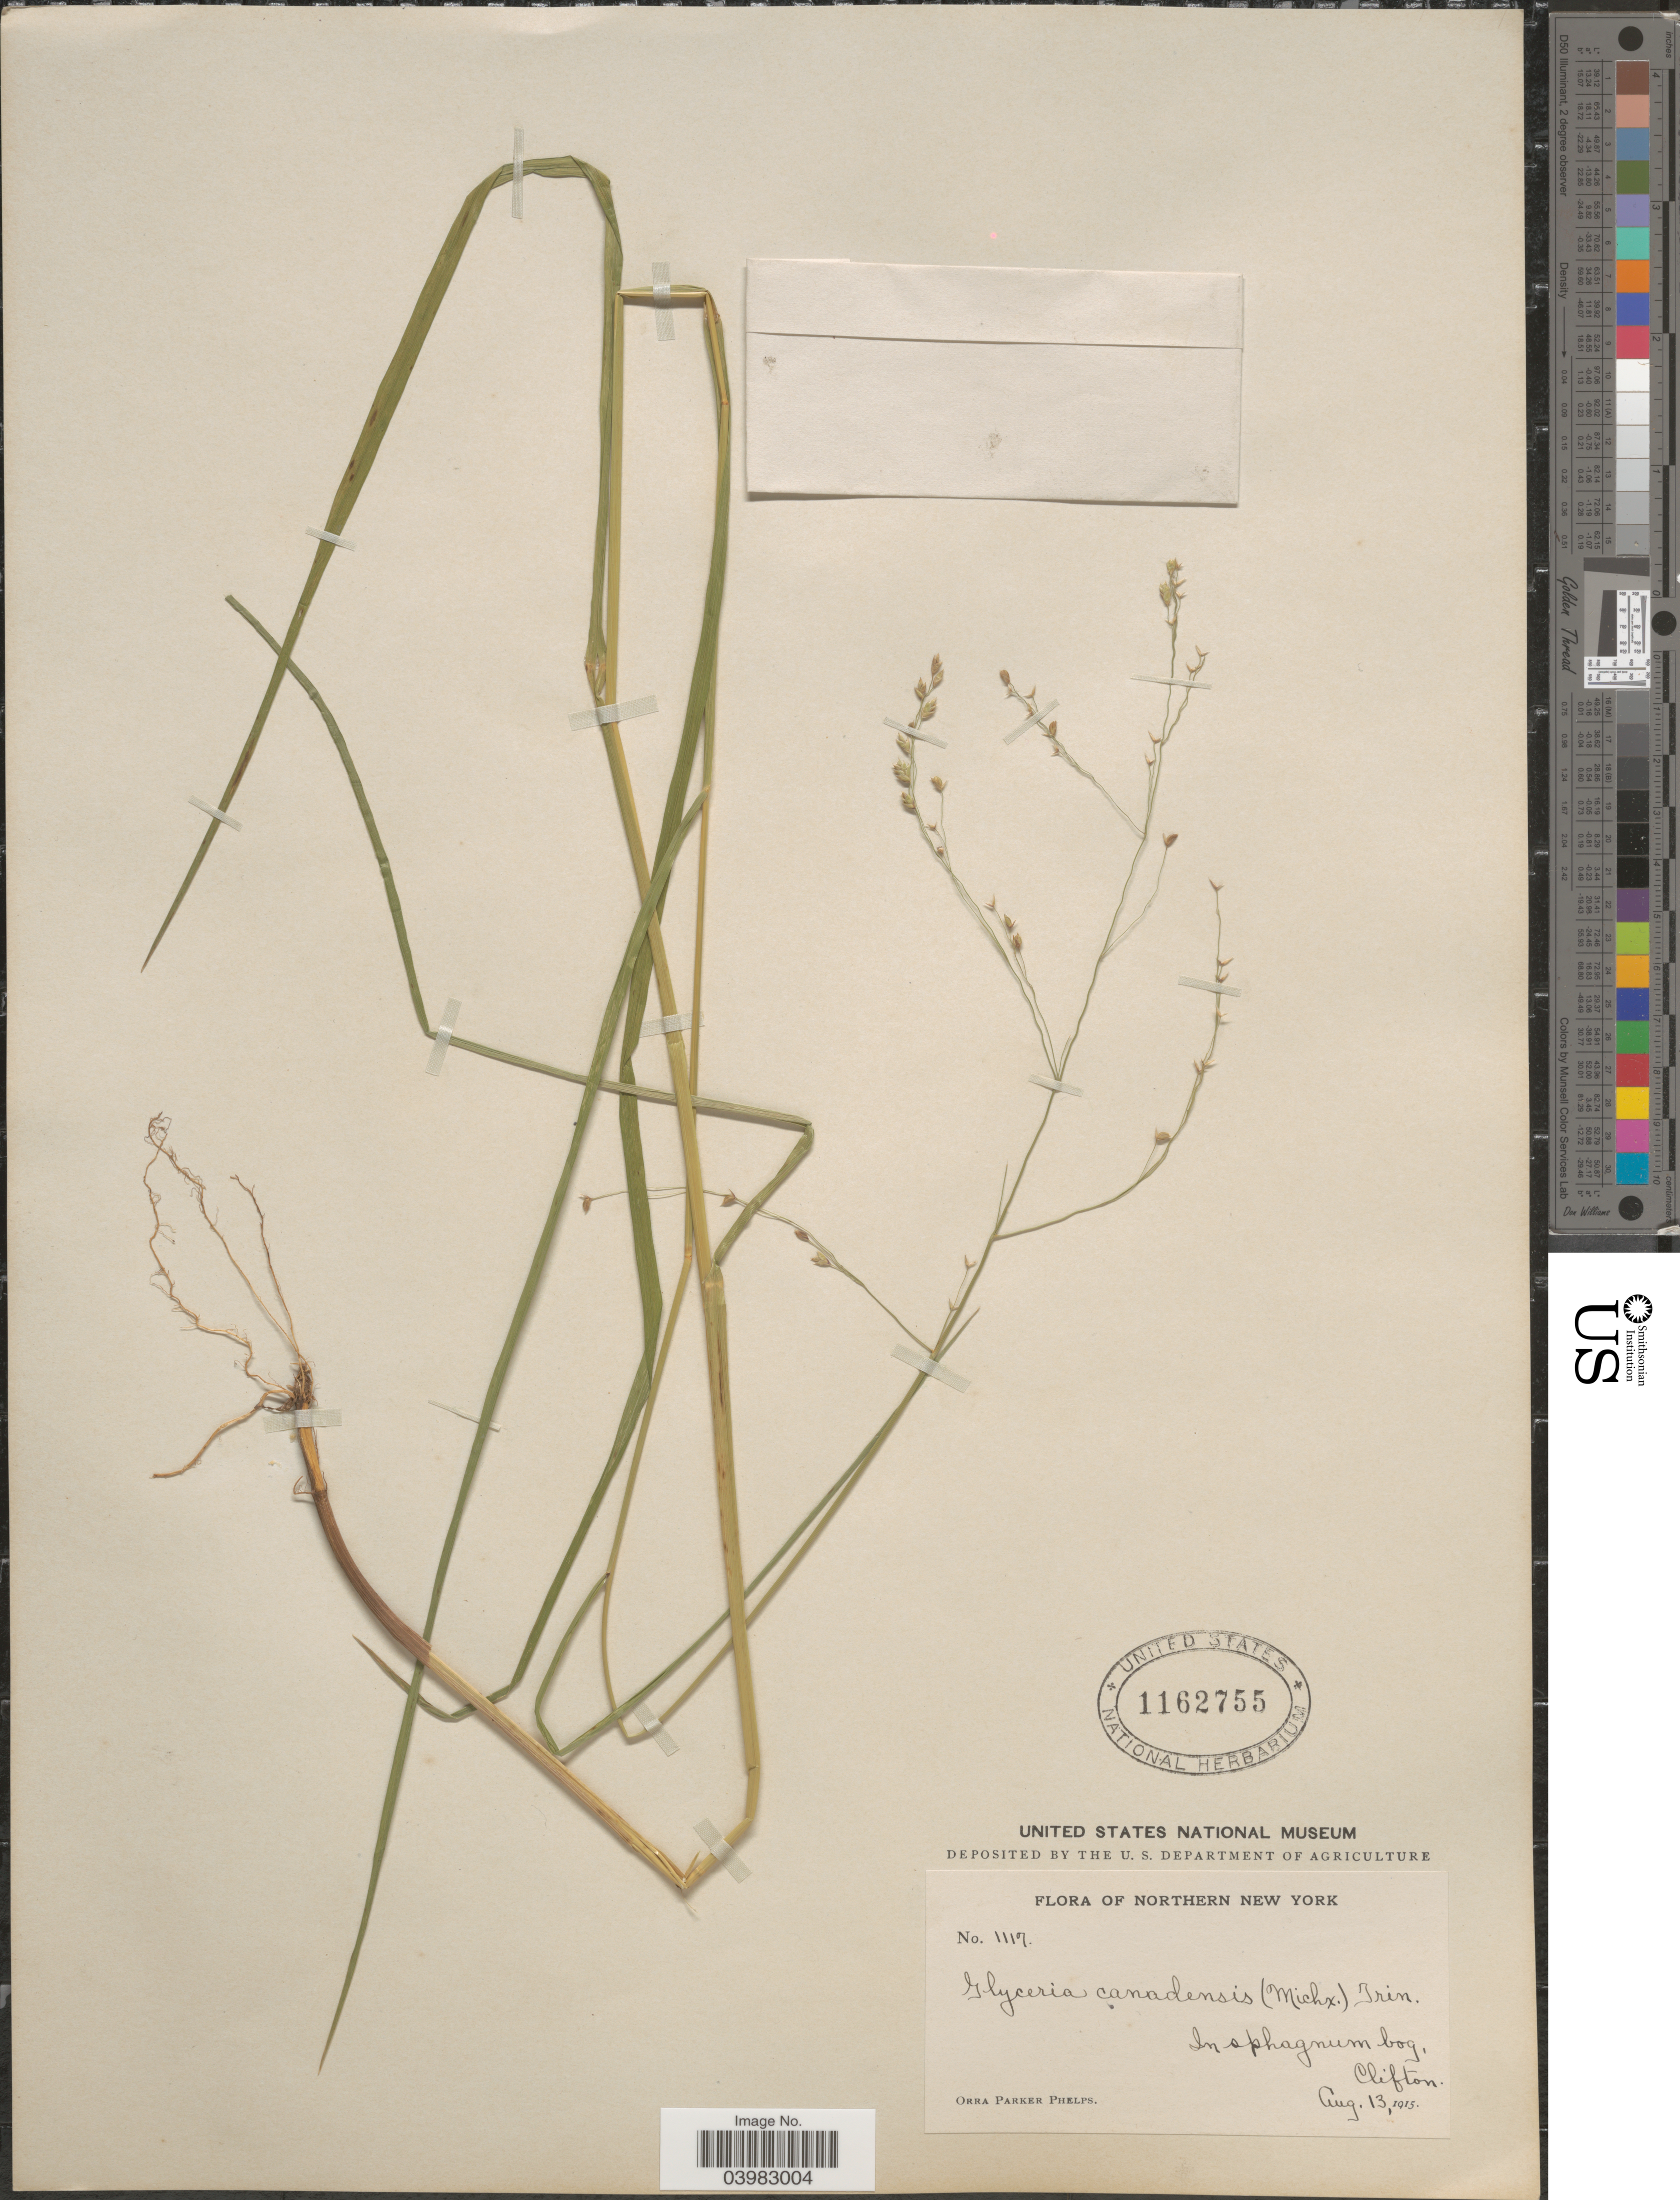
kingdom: Plantae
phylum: Tracheophyta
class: Liliopsida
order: Poales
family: Poaceae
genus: Glyceria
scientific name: Glyceria canadensis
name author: (Michx.) Trin.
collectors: O. P. Phelps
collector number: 1117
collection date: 1915-08-13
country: United States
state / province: New York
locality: Northern New York. Clifton.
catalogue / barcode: US 1162755